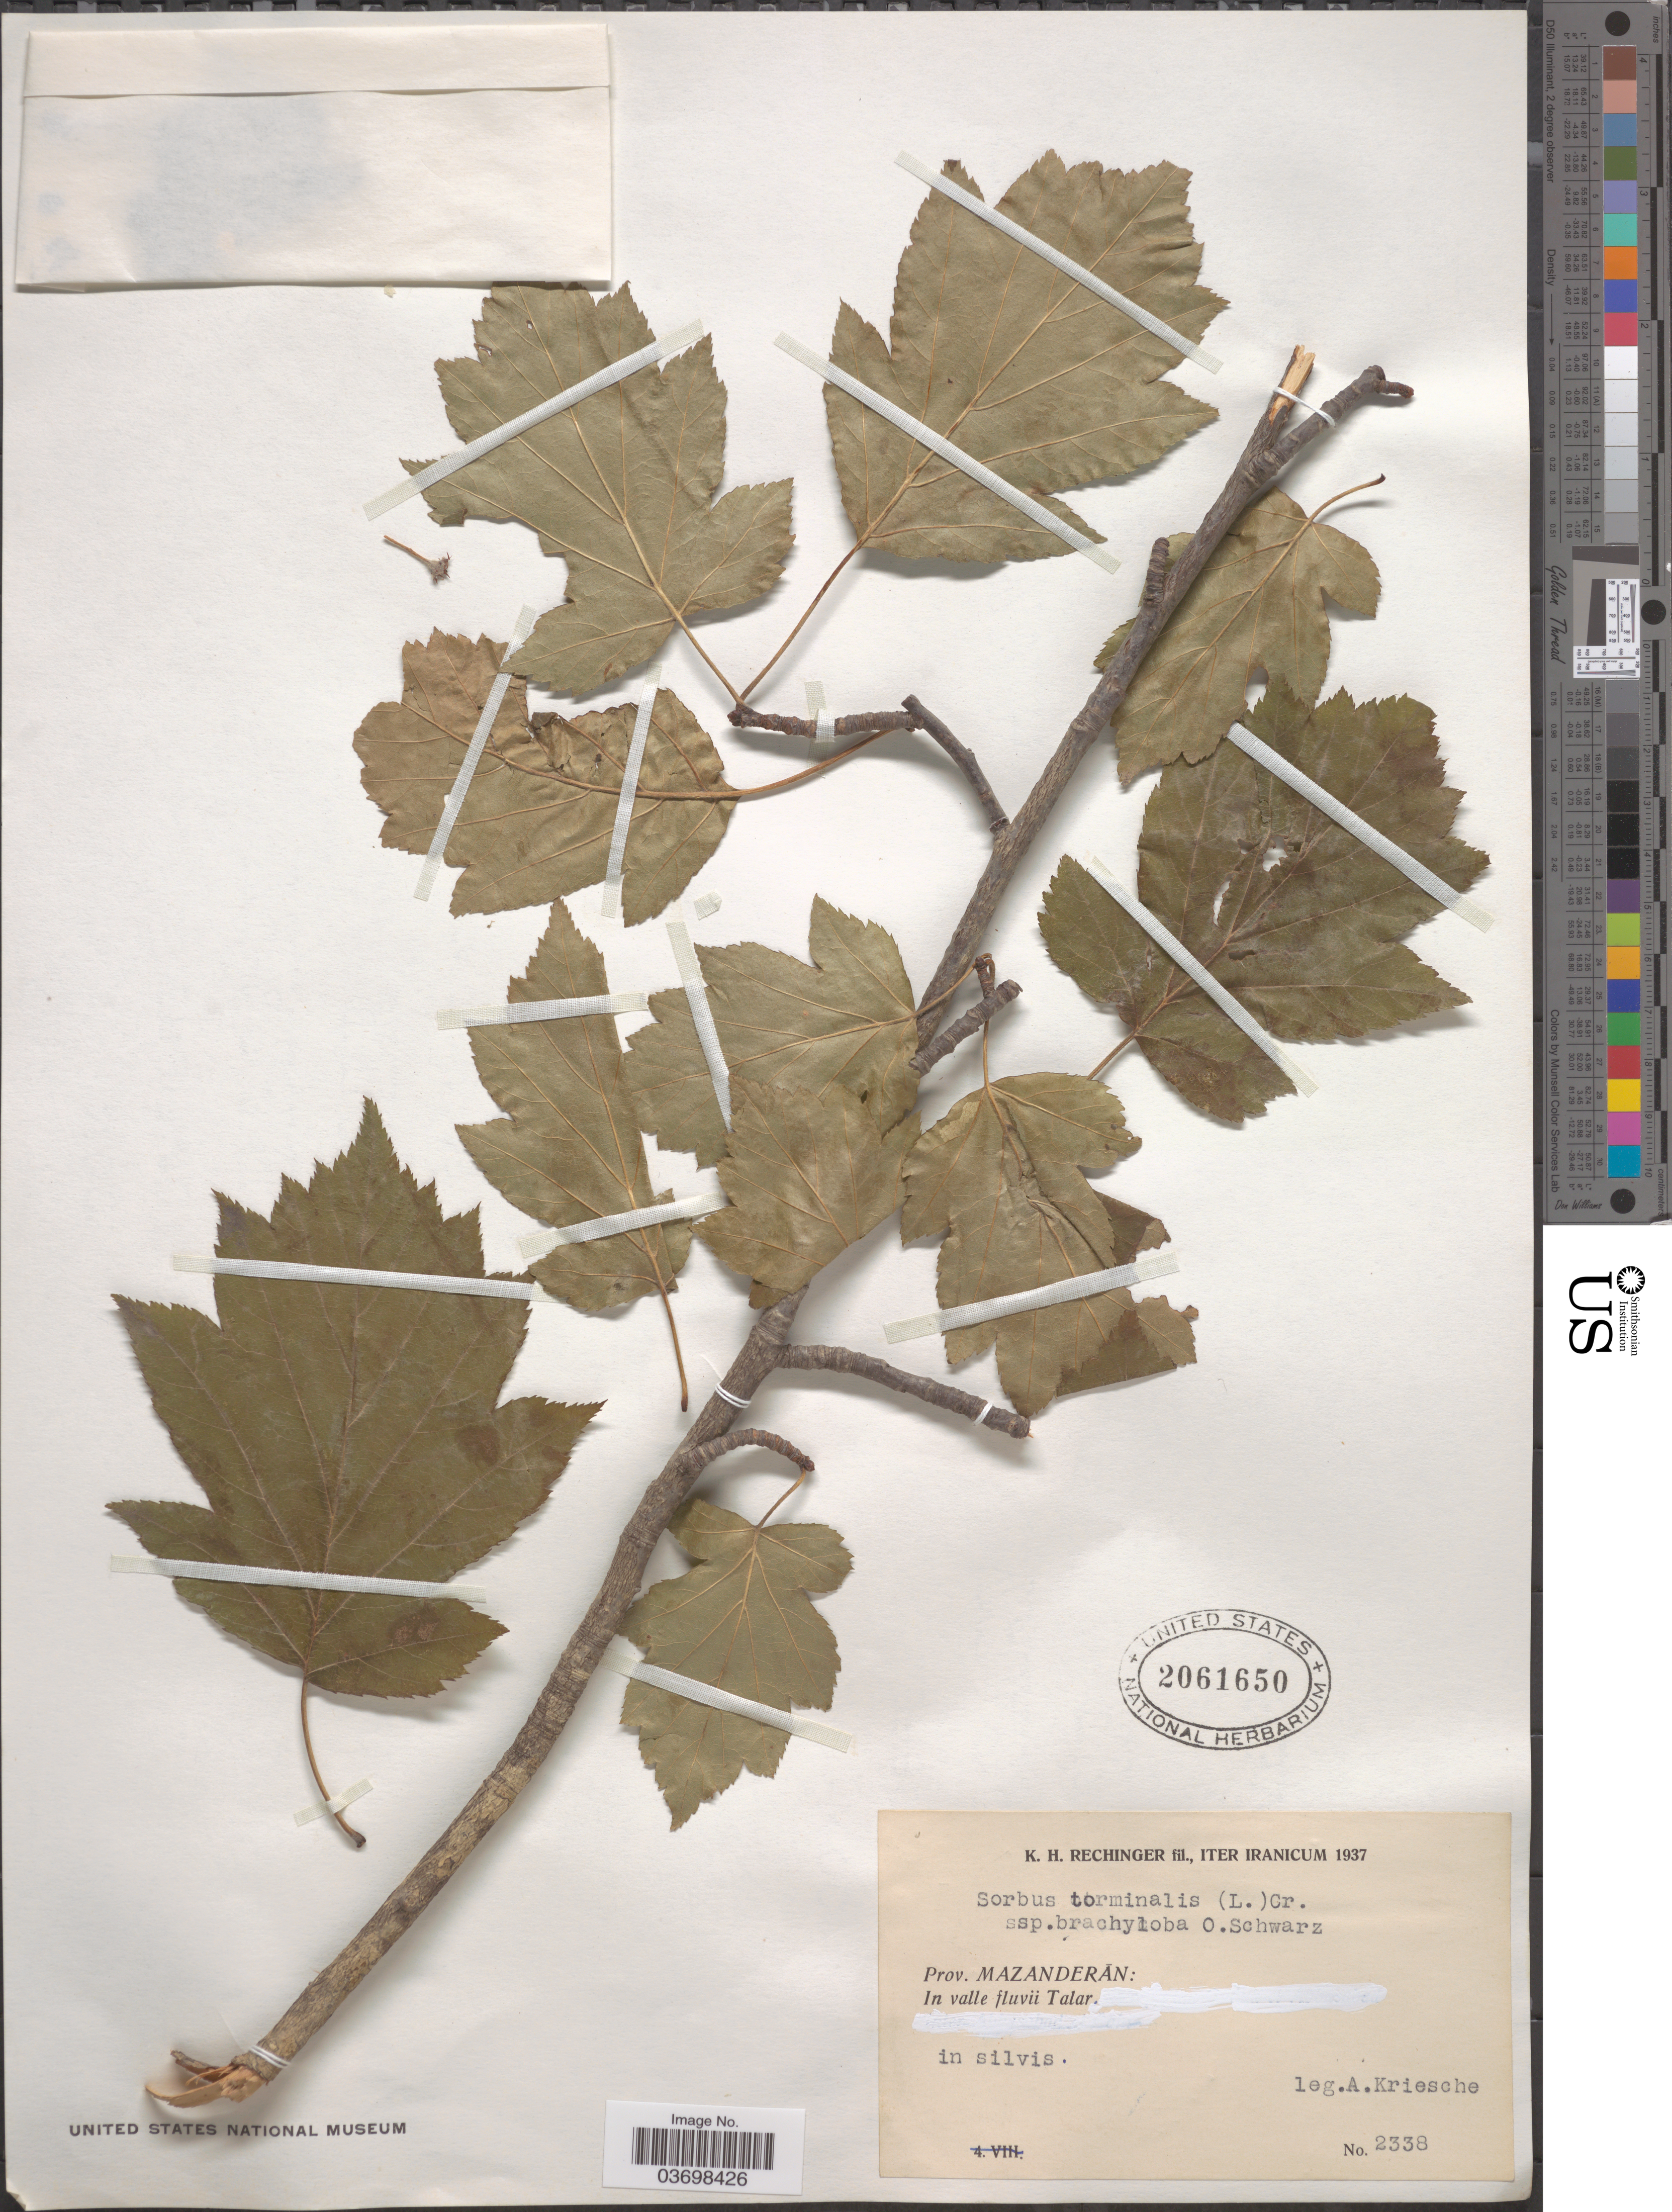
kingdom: Plantae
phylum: Tracheophyta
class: Magnoliopsida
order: Rosales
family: Rosaceae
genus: Torminalis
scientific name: Torminalis glaberrima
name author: (Gand.) Sennikov & Kurtto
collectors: A. Kriesche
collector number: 2338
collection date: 1937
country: Iran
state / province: Mazandaran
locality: Iter Iranicum. Prov. Mazanderān: In valle fluvii Talar.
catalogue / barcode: US 2061650